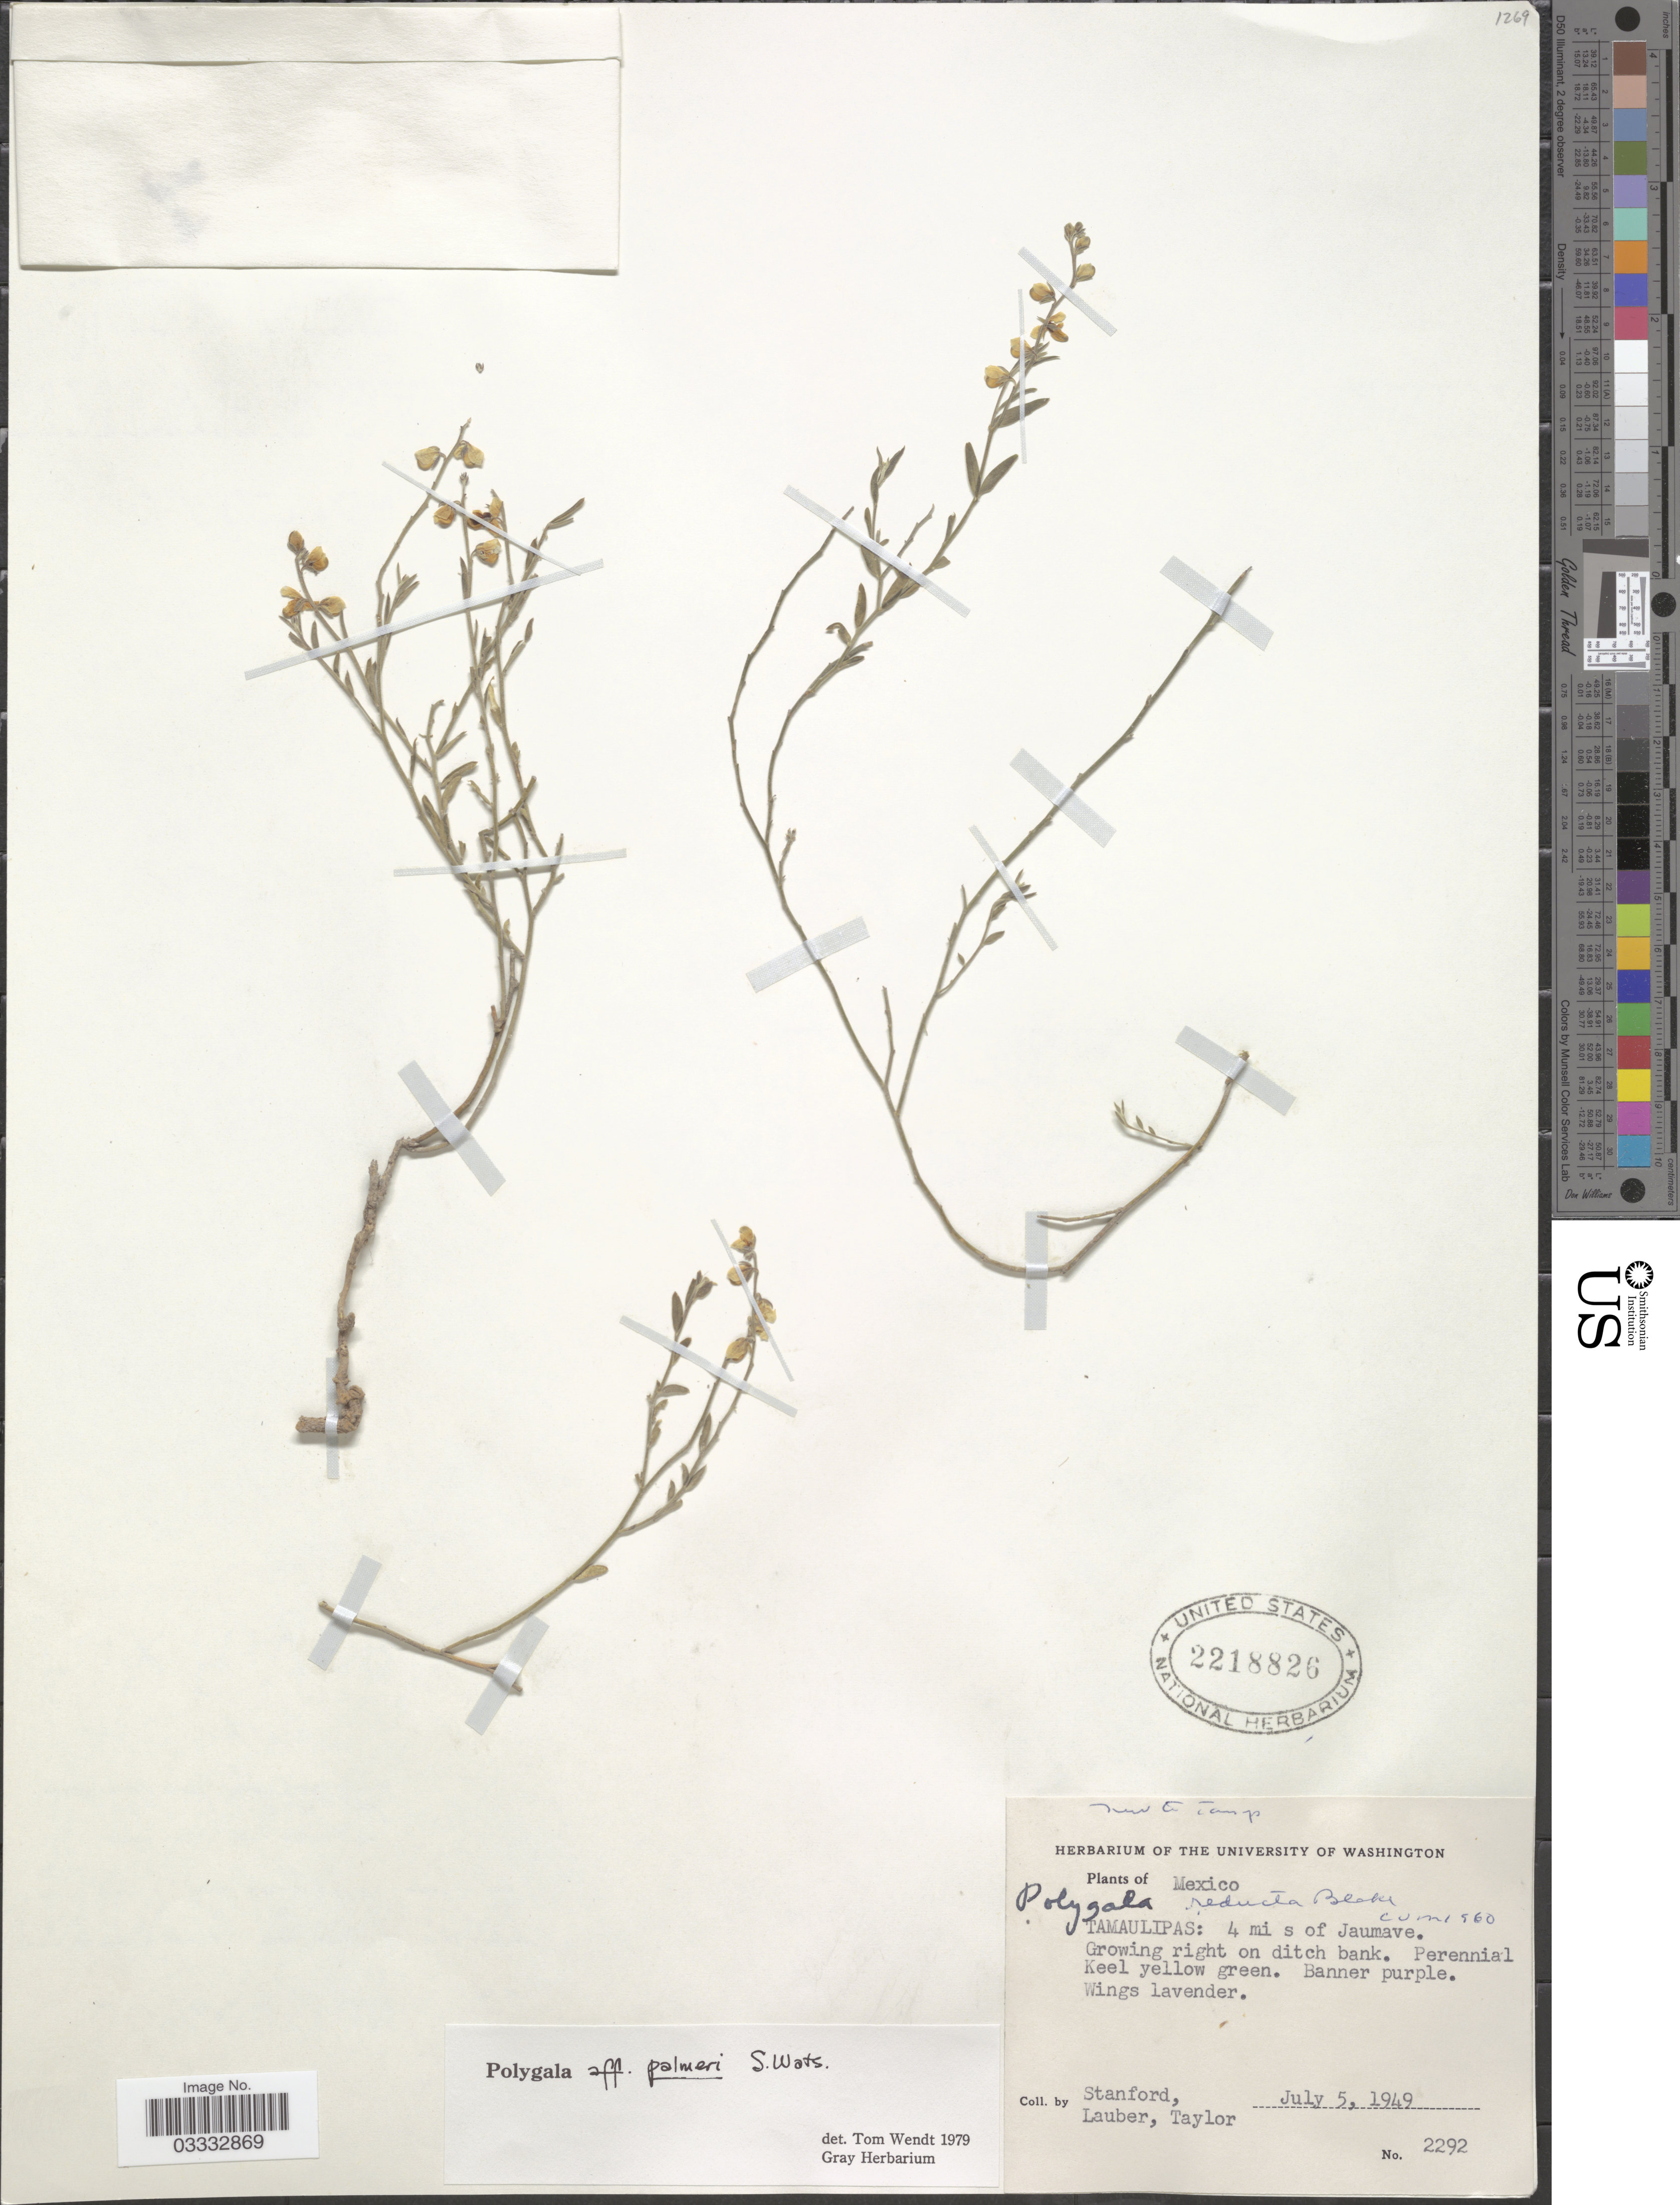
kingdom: Plantae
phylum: Tracheophyta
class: Magnoliopsida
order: Fabales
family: Polygalaceae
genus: Hebecarpa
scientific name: Hebecarpa sp.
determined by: Strong, Mark T., (BOT), Smithsonian Institution - National Museum of Natural History (UNITED STATES)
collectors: -. Stanford, Lauber, -- & -- Taylor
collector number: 2292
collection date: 1949-07-05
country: Mexico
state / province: Tamaulipas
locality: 4 mi s of Jaumave.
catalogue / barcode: US 2218826